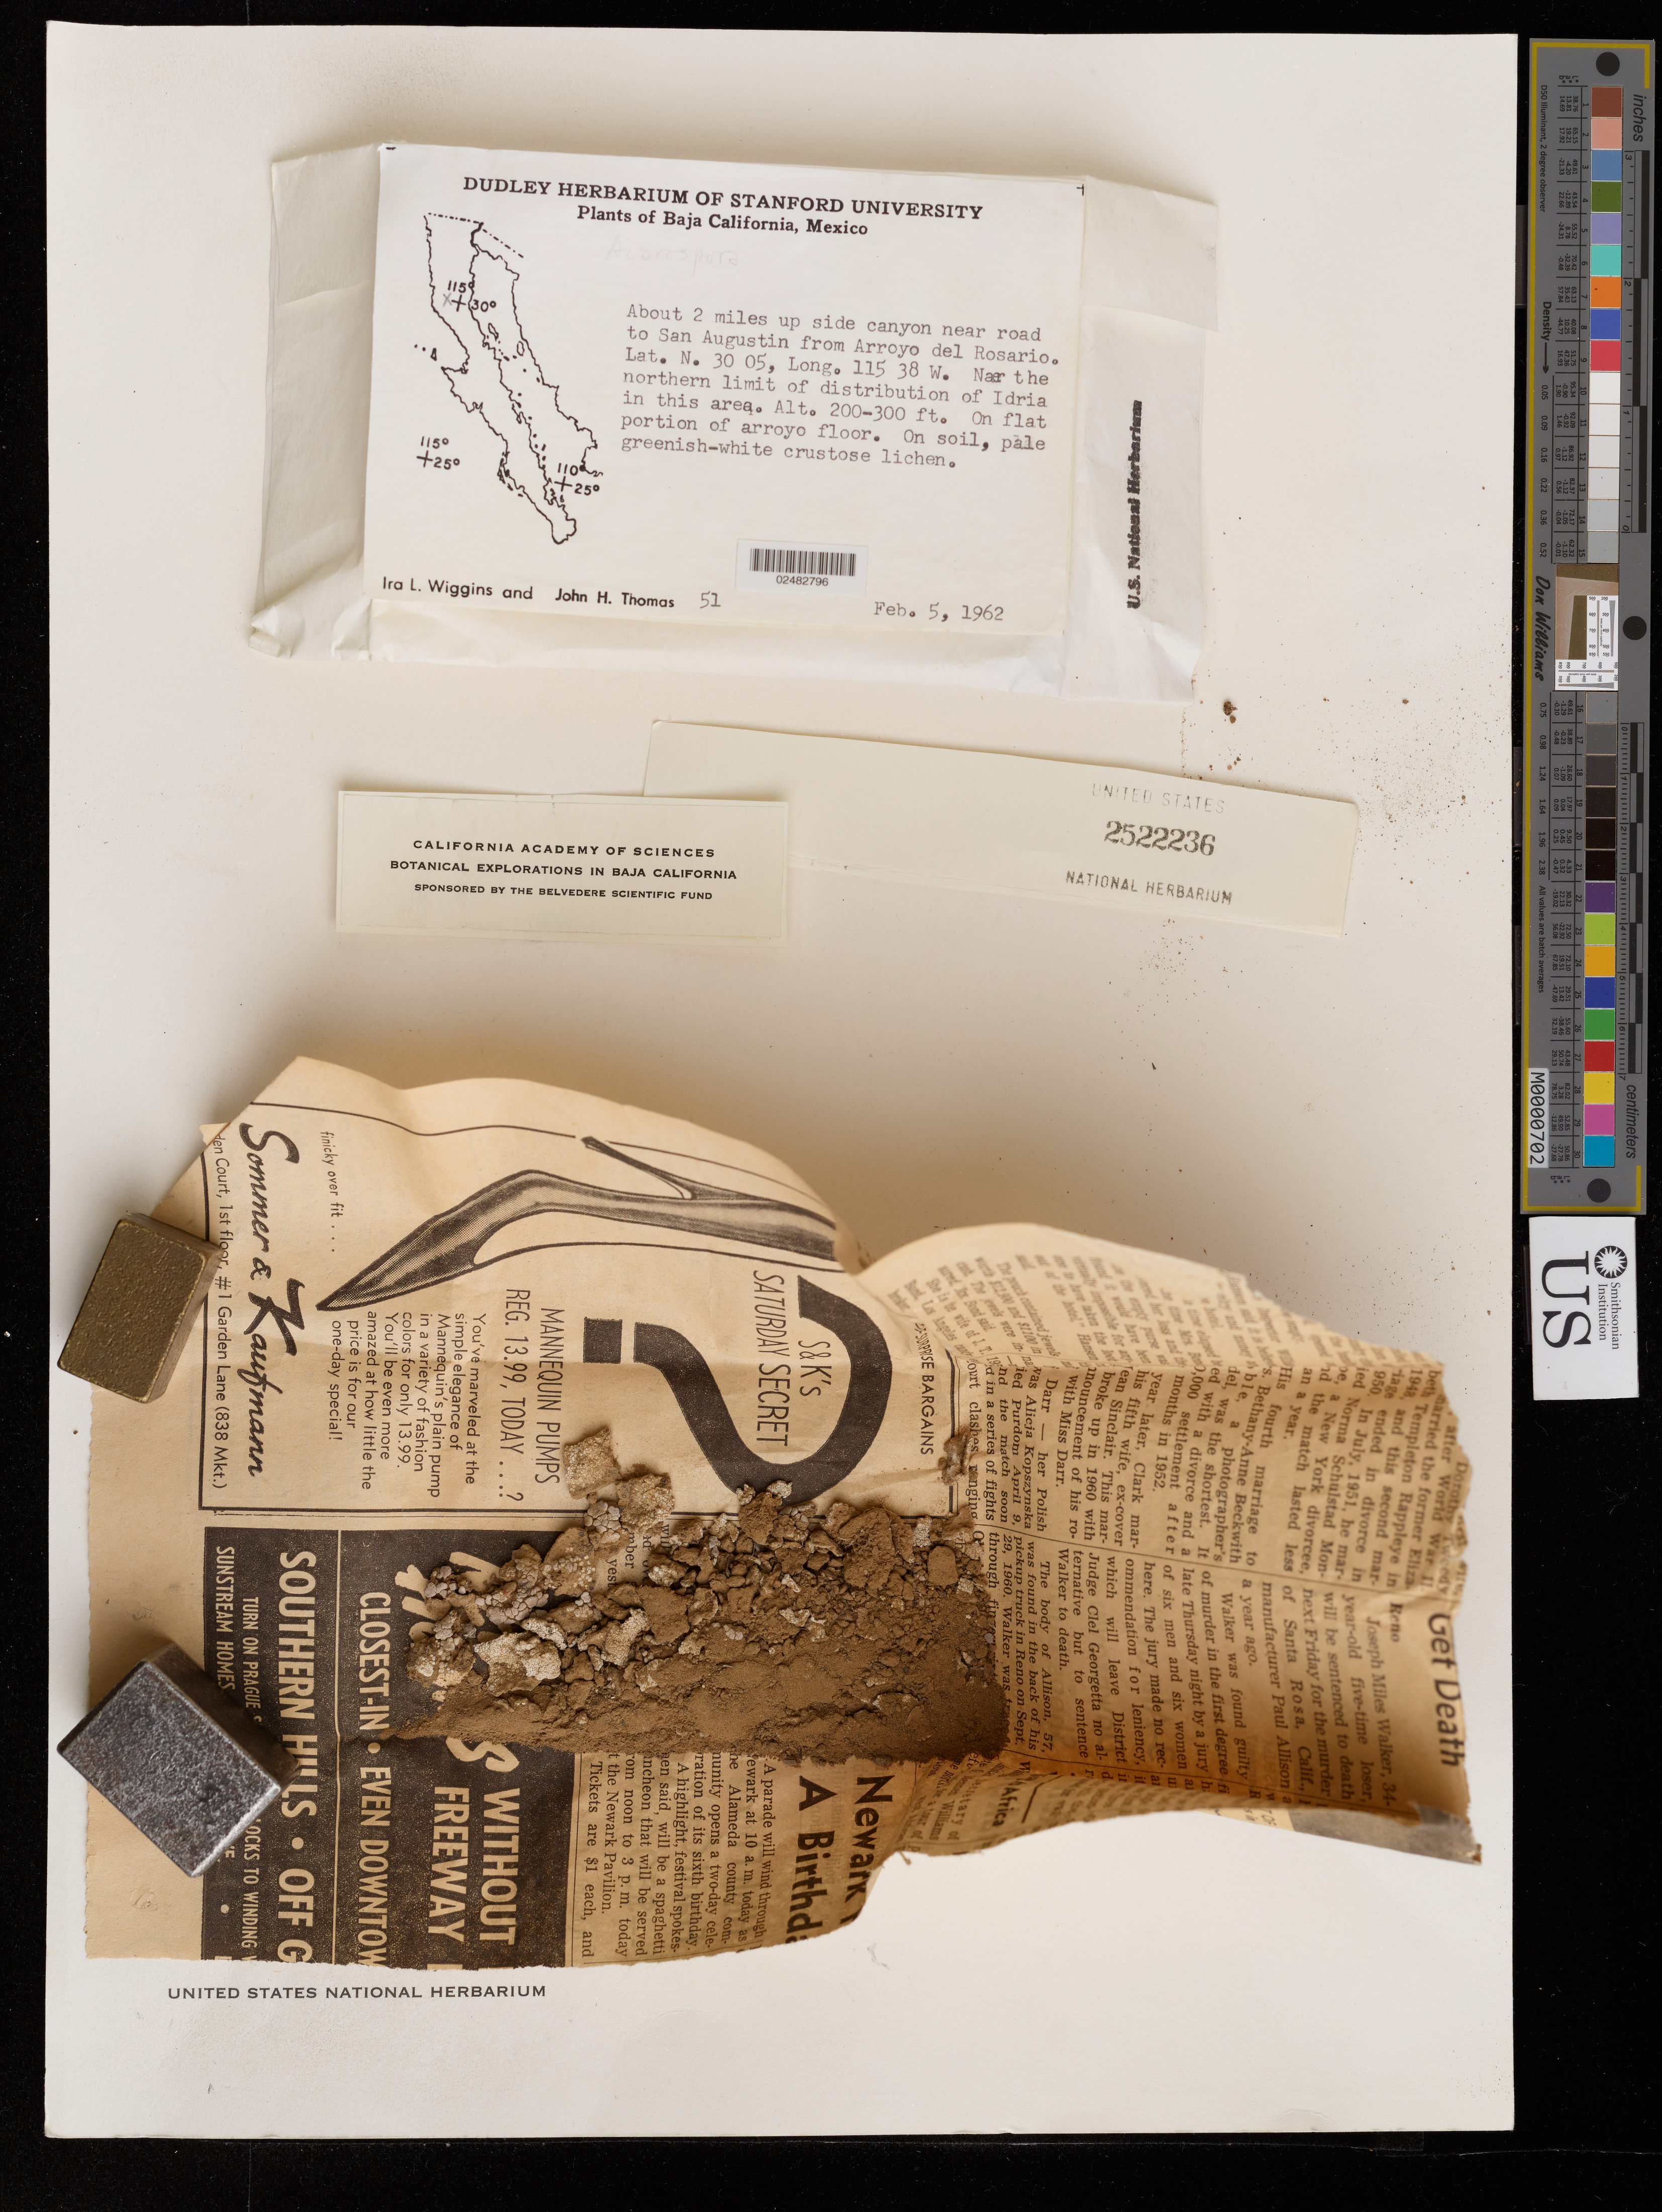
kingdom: Fungi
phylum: Ascomycota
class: Lecanoromycetes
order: Acarosporales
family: Acarosporaceae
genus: Acarospora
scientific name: Acarospora sp.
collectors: I. L. Wiggins & J. H. Thomas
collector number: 51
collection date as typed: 05 Feb 1962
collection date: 1962-02-05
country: Mexico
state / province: Baja California Norte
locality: About 2 miles up side canyon near road to San Agustín from Arroyo del Rosario.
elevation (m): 61